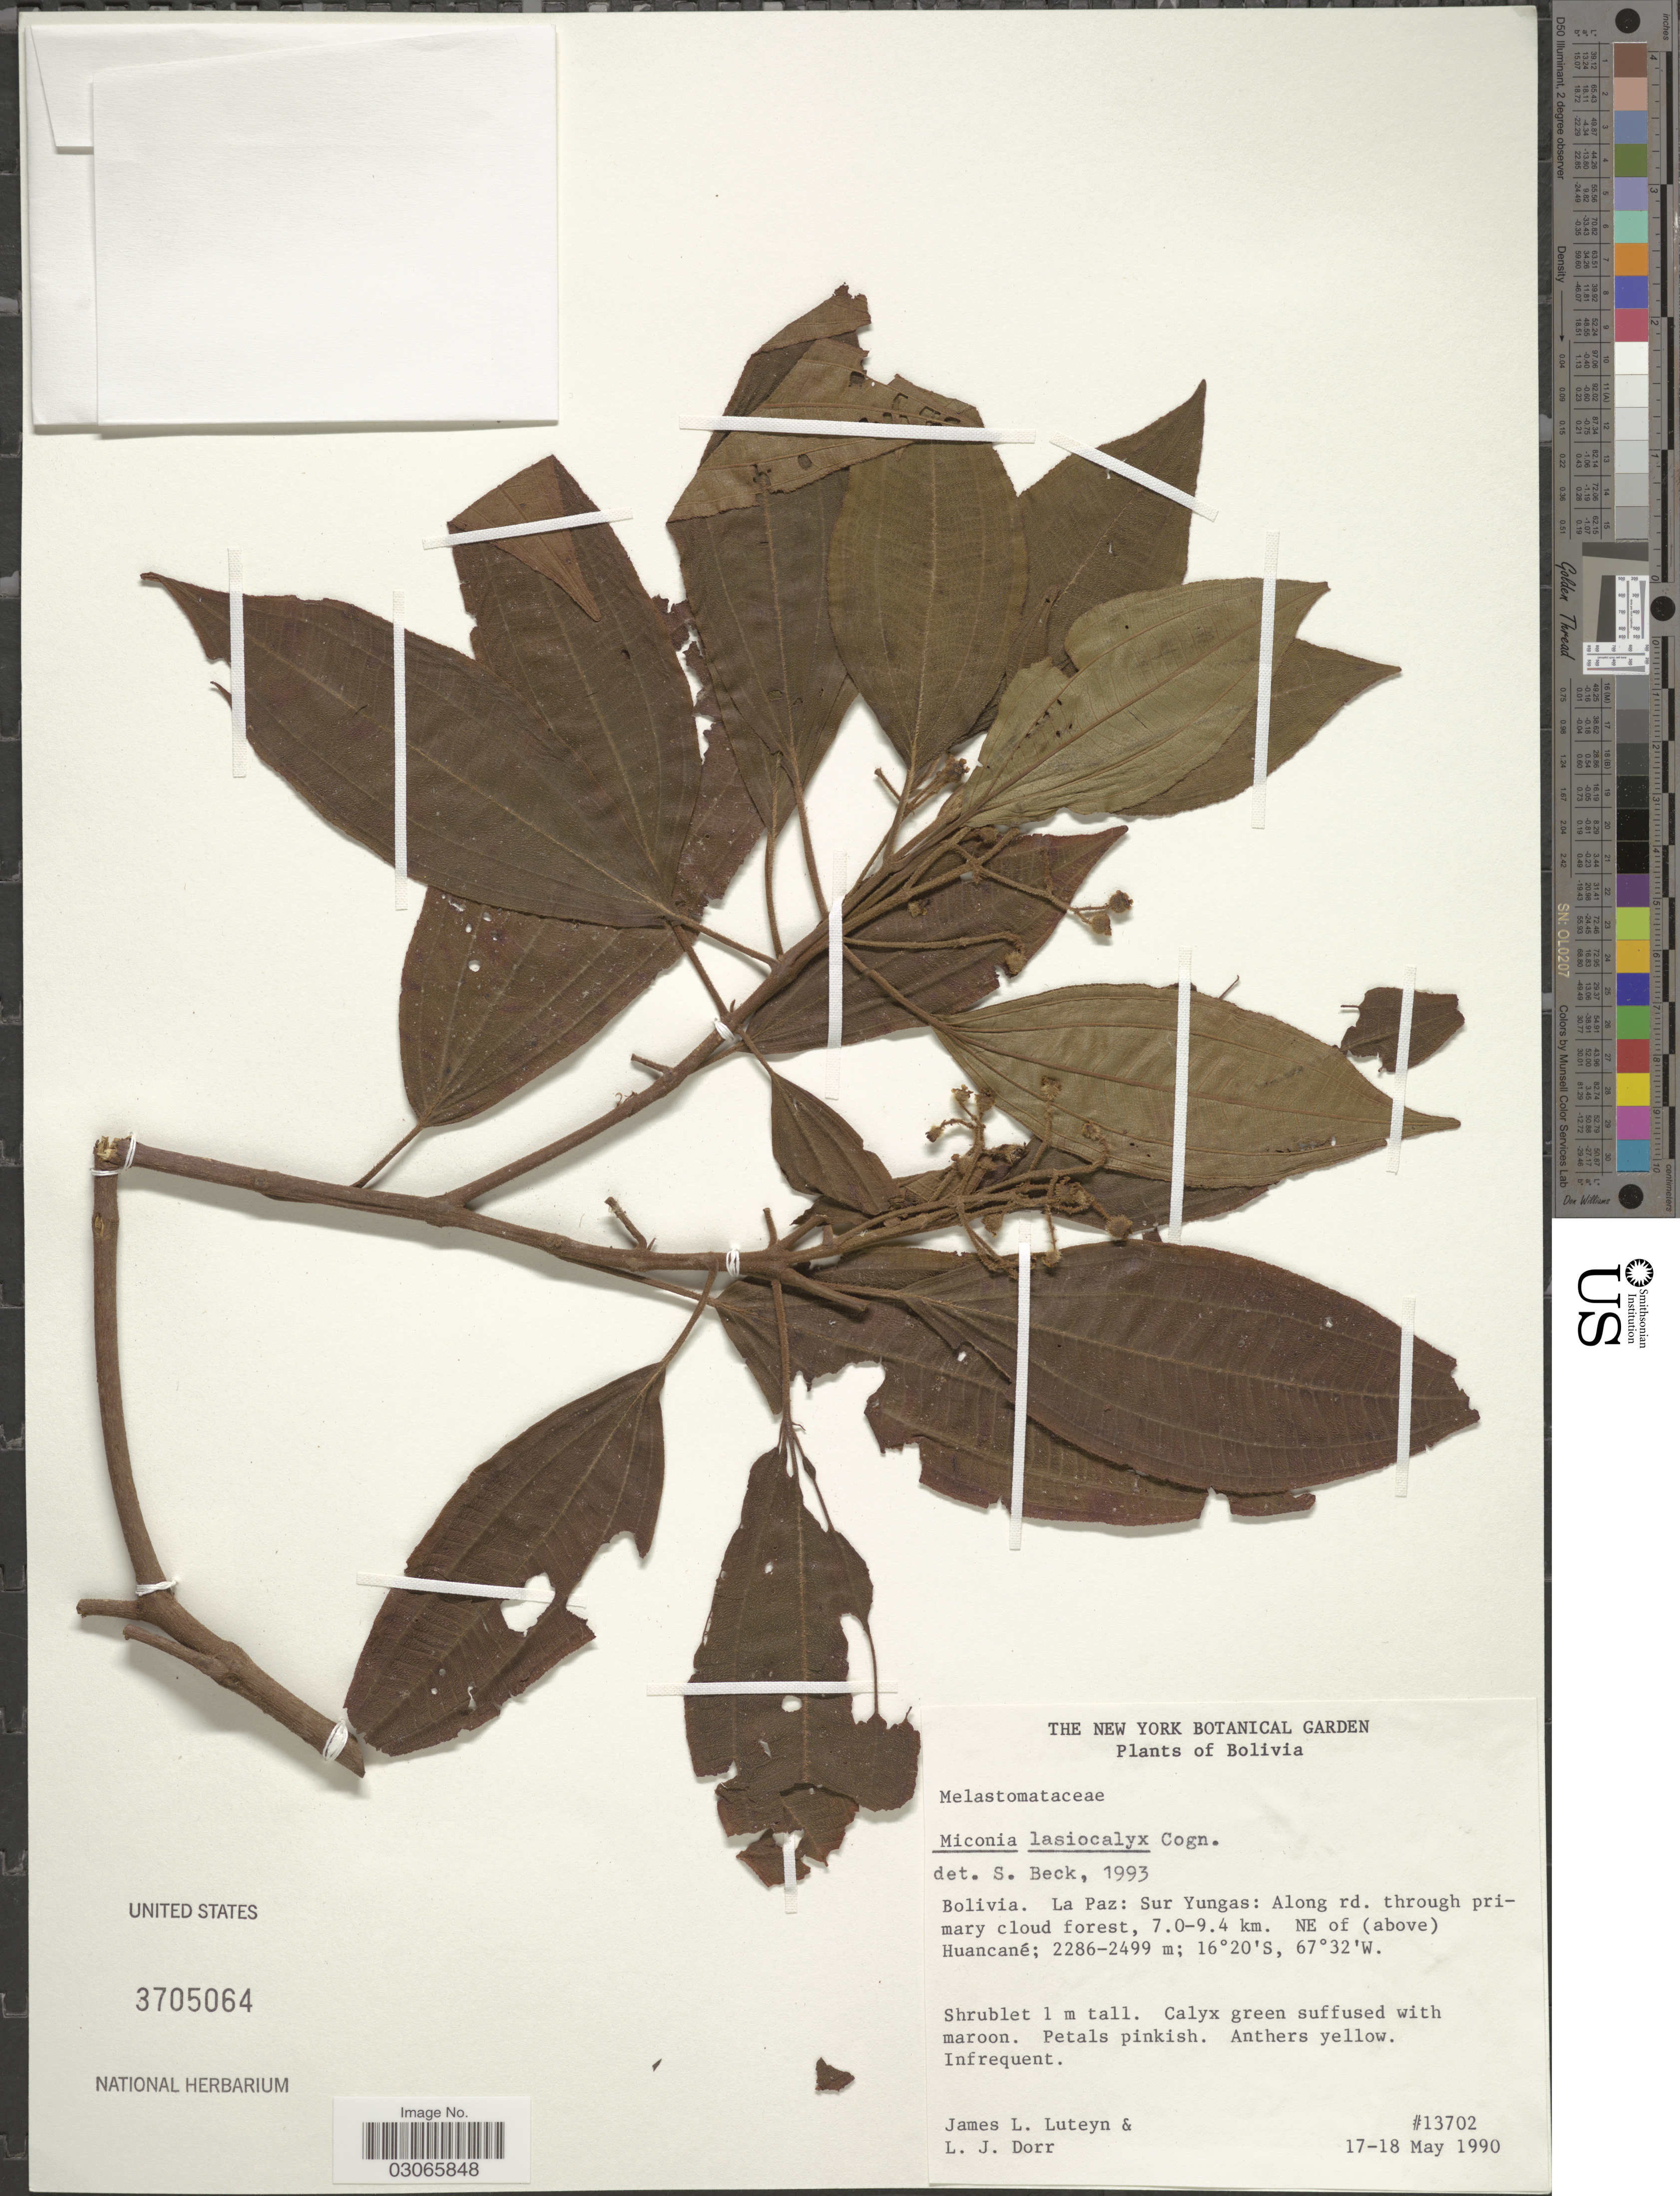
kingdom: Plantae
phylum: Tracheophyta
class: Magnoliopsida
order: Myrtales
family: Melastomataceae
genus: Miconia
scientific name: Miconia lasiocalyx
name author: Cogn.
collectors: J. L. Luteyn & L. J. Dorr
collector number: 13702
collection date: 1990-05-17/1990-05-18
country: Bolivia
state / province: La Paz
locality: Sur Yungas: Along rd. through primary cloud forest, 7.0-9.4 km. NE of (above) Huancané.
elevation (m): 2286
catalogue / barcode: US 3705064